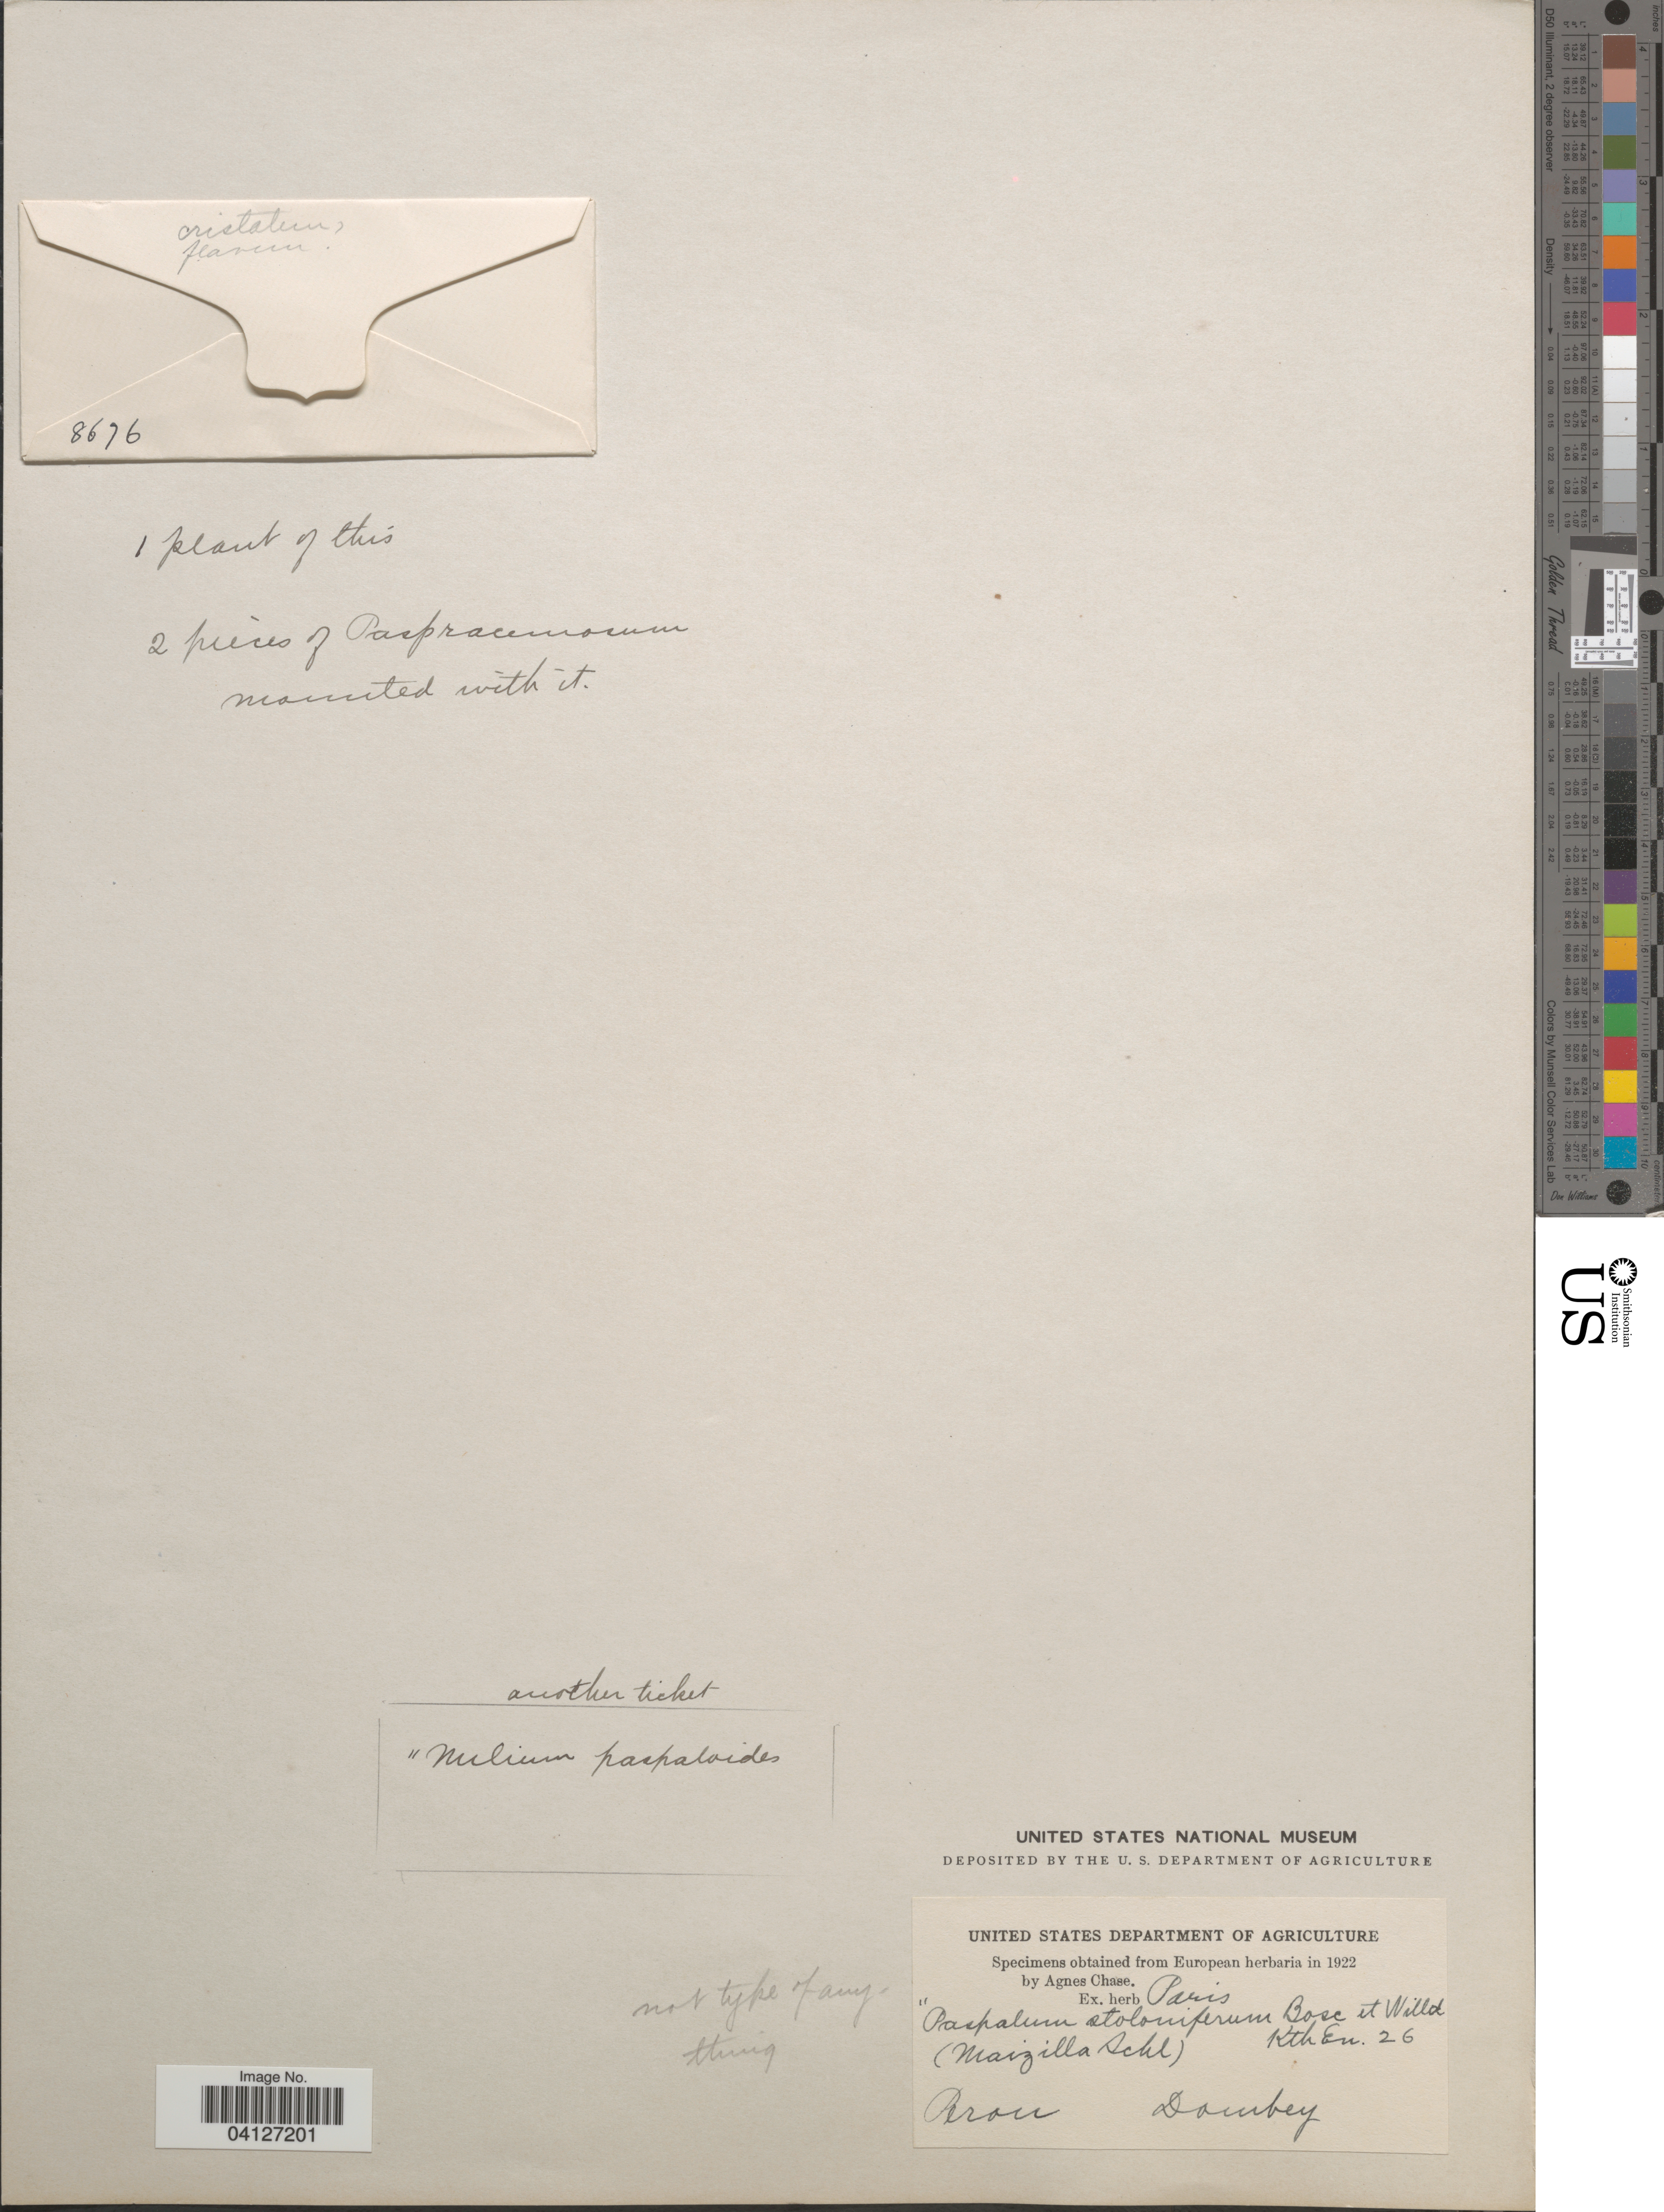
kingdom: Plantae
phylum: Tracheophyta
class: Liliopsida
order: Poales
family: Poaceae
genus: Paspalum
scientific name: Paspalum stoloniferum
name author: Bosc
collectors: Dombey, --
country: Peru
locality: Perou.